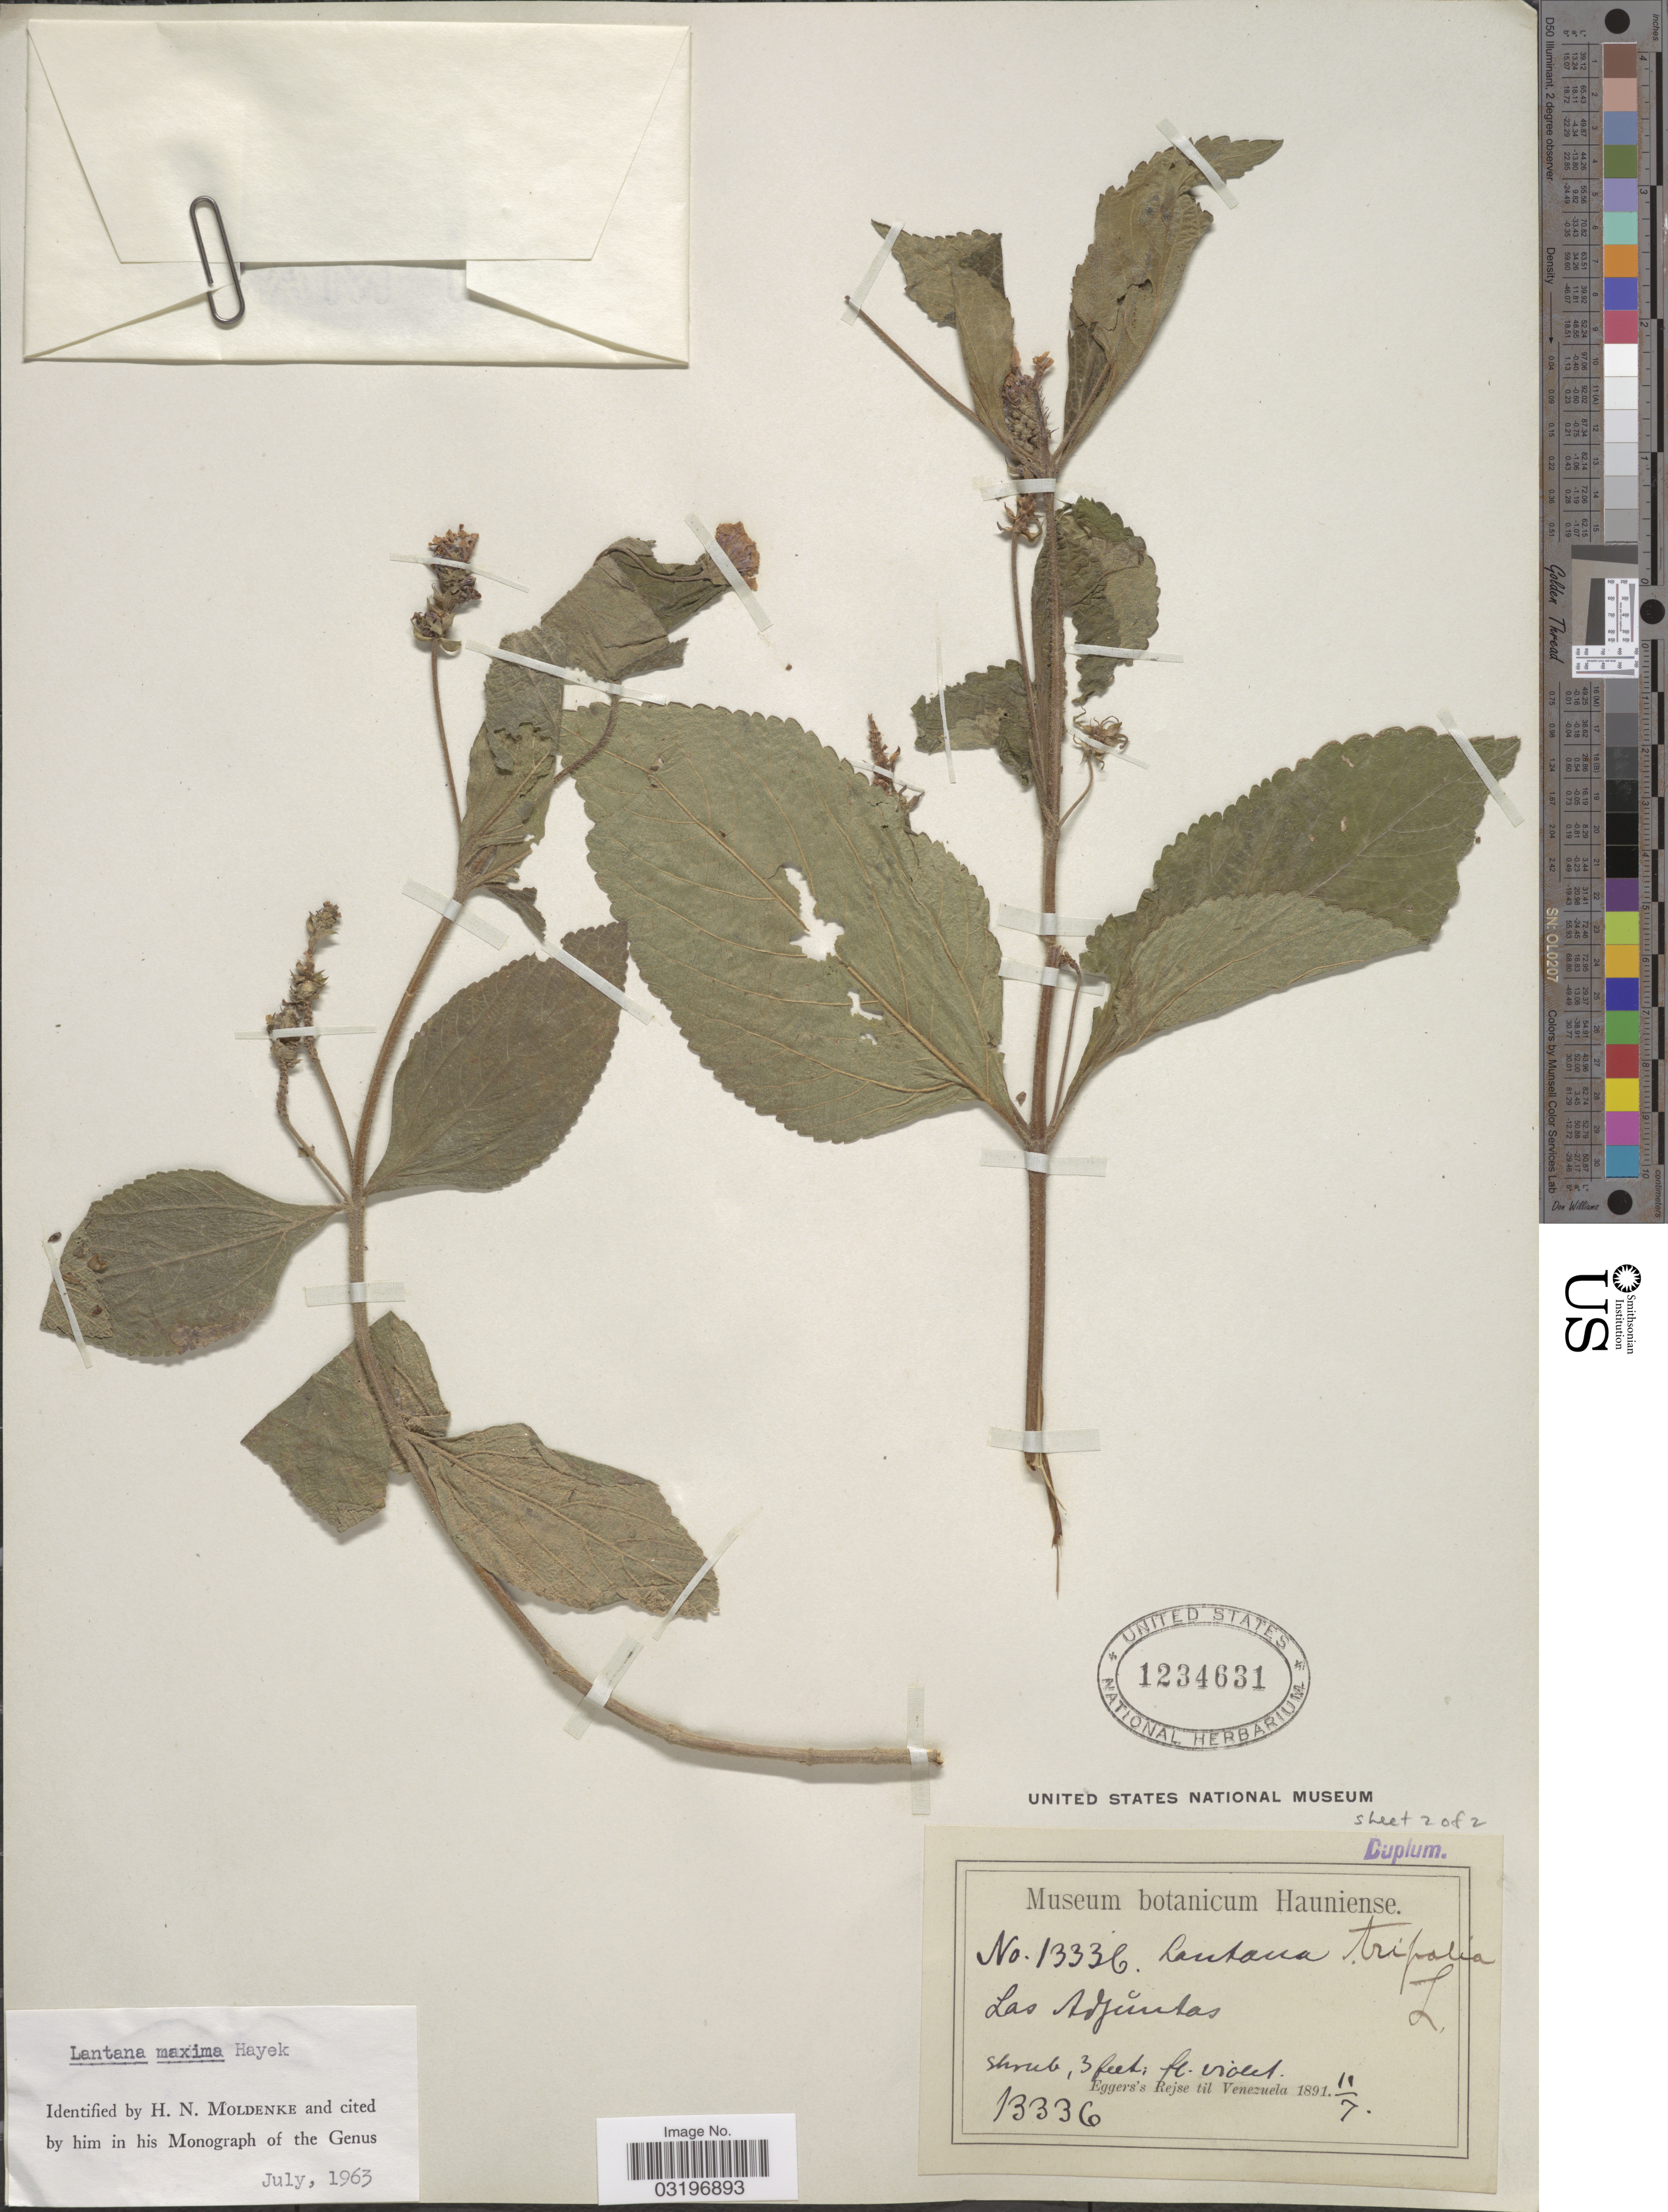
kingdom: Plantae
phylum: Tracheophyta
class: Magnoliopsida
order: Lamiales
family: Verbenaceae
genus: Lantana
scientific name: Lantana maxima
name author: Hayek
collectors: -. Eggers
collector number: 13336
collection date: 1891-07-11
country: Venezuela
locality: Las Adjúntas.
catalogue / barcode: US 1234631